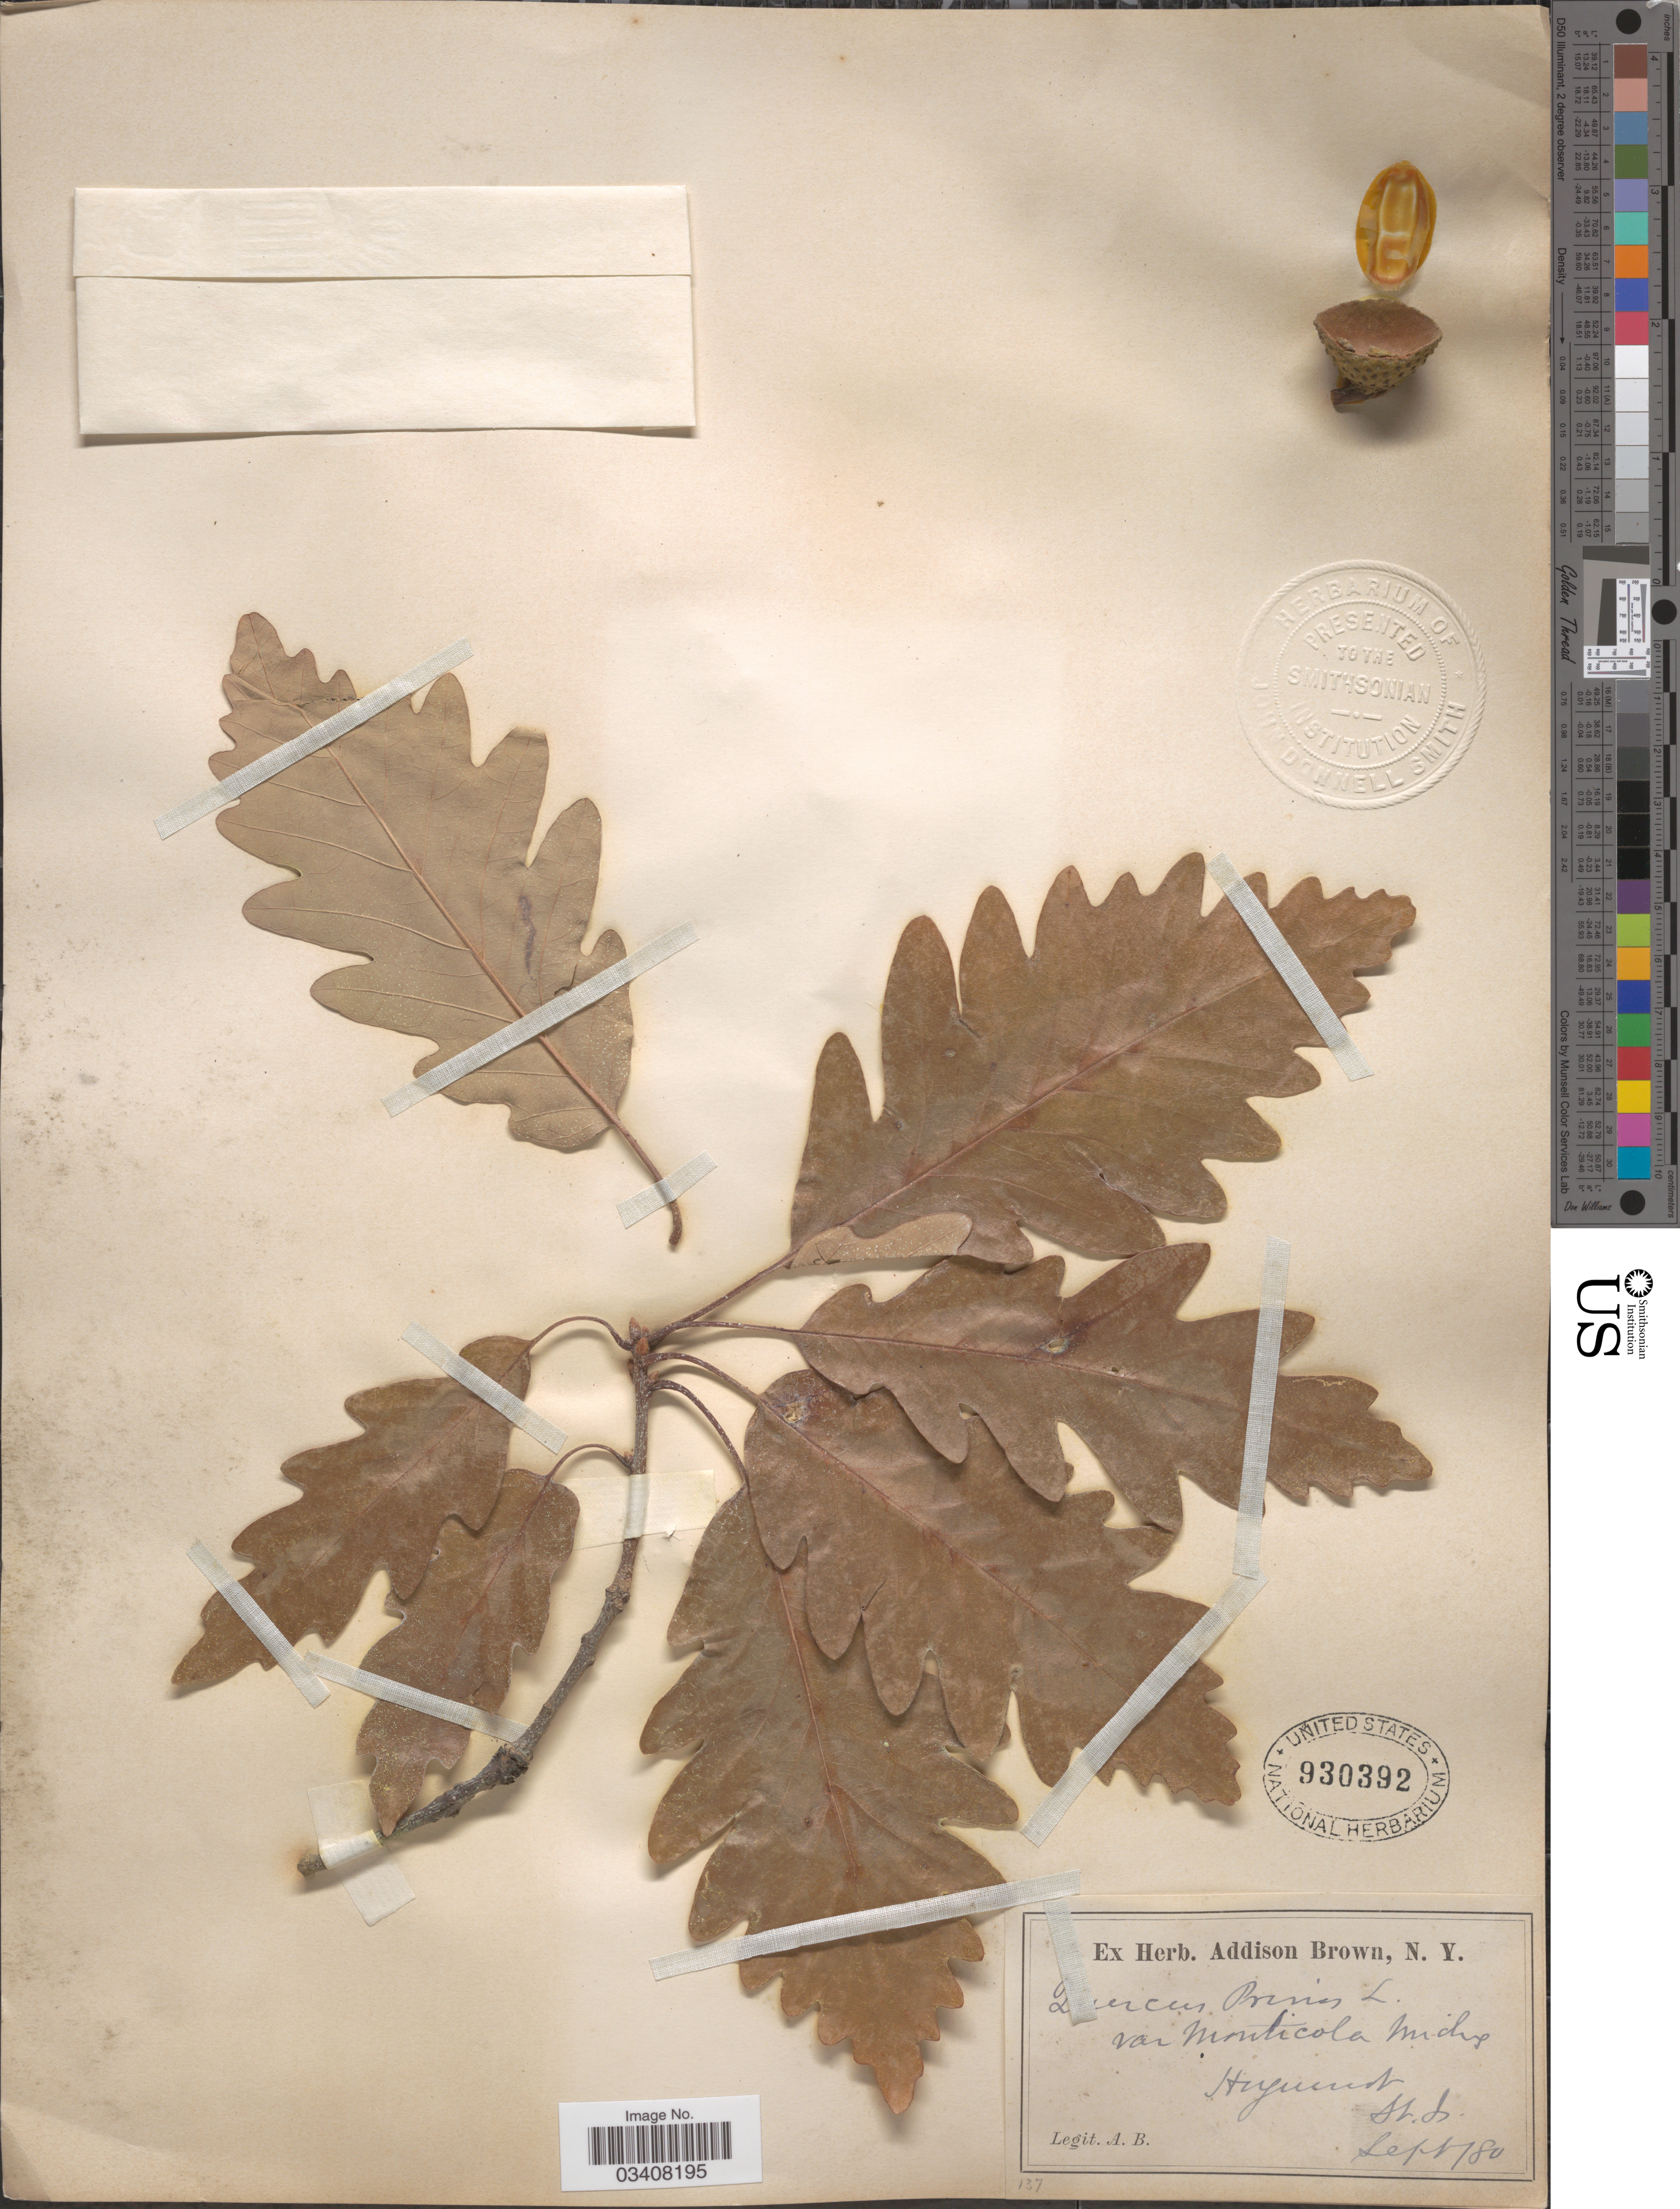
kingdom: Plantae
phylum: Tracheophyta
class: Magnoliopsida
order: Fagales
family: Fagaceae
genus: Quercus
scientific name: Quercus prinus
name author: L.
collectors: A. Brown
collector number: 137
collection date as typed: Transcribed d/m/y: /9/80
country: United States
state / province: New York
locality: Heymont. [interpreted]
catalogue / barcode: US 930392